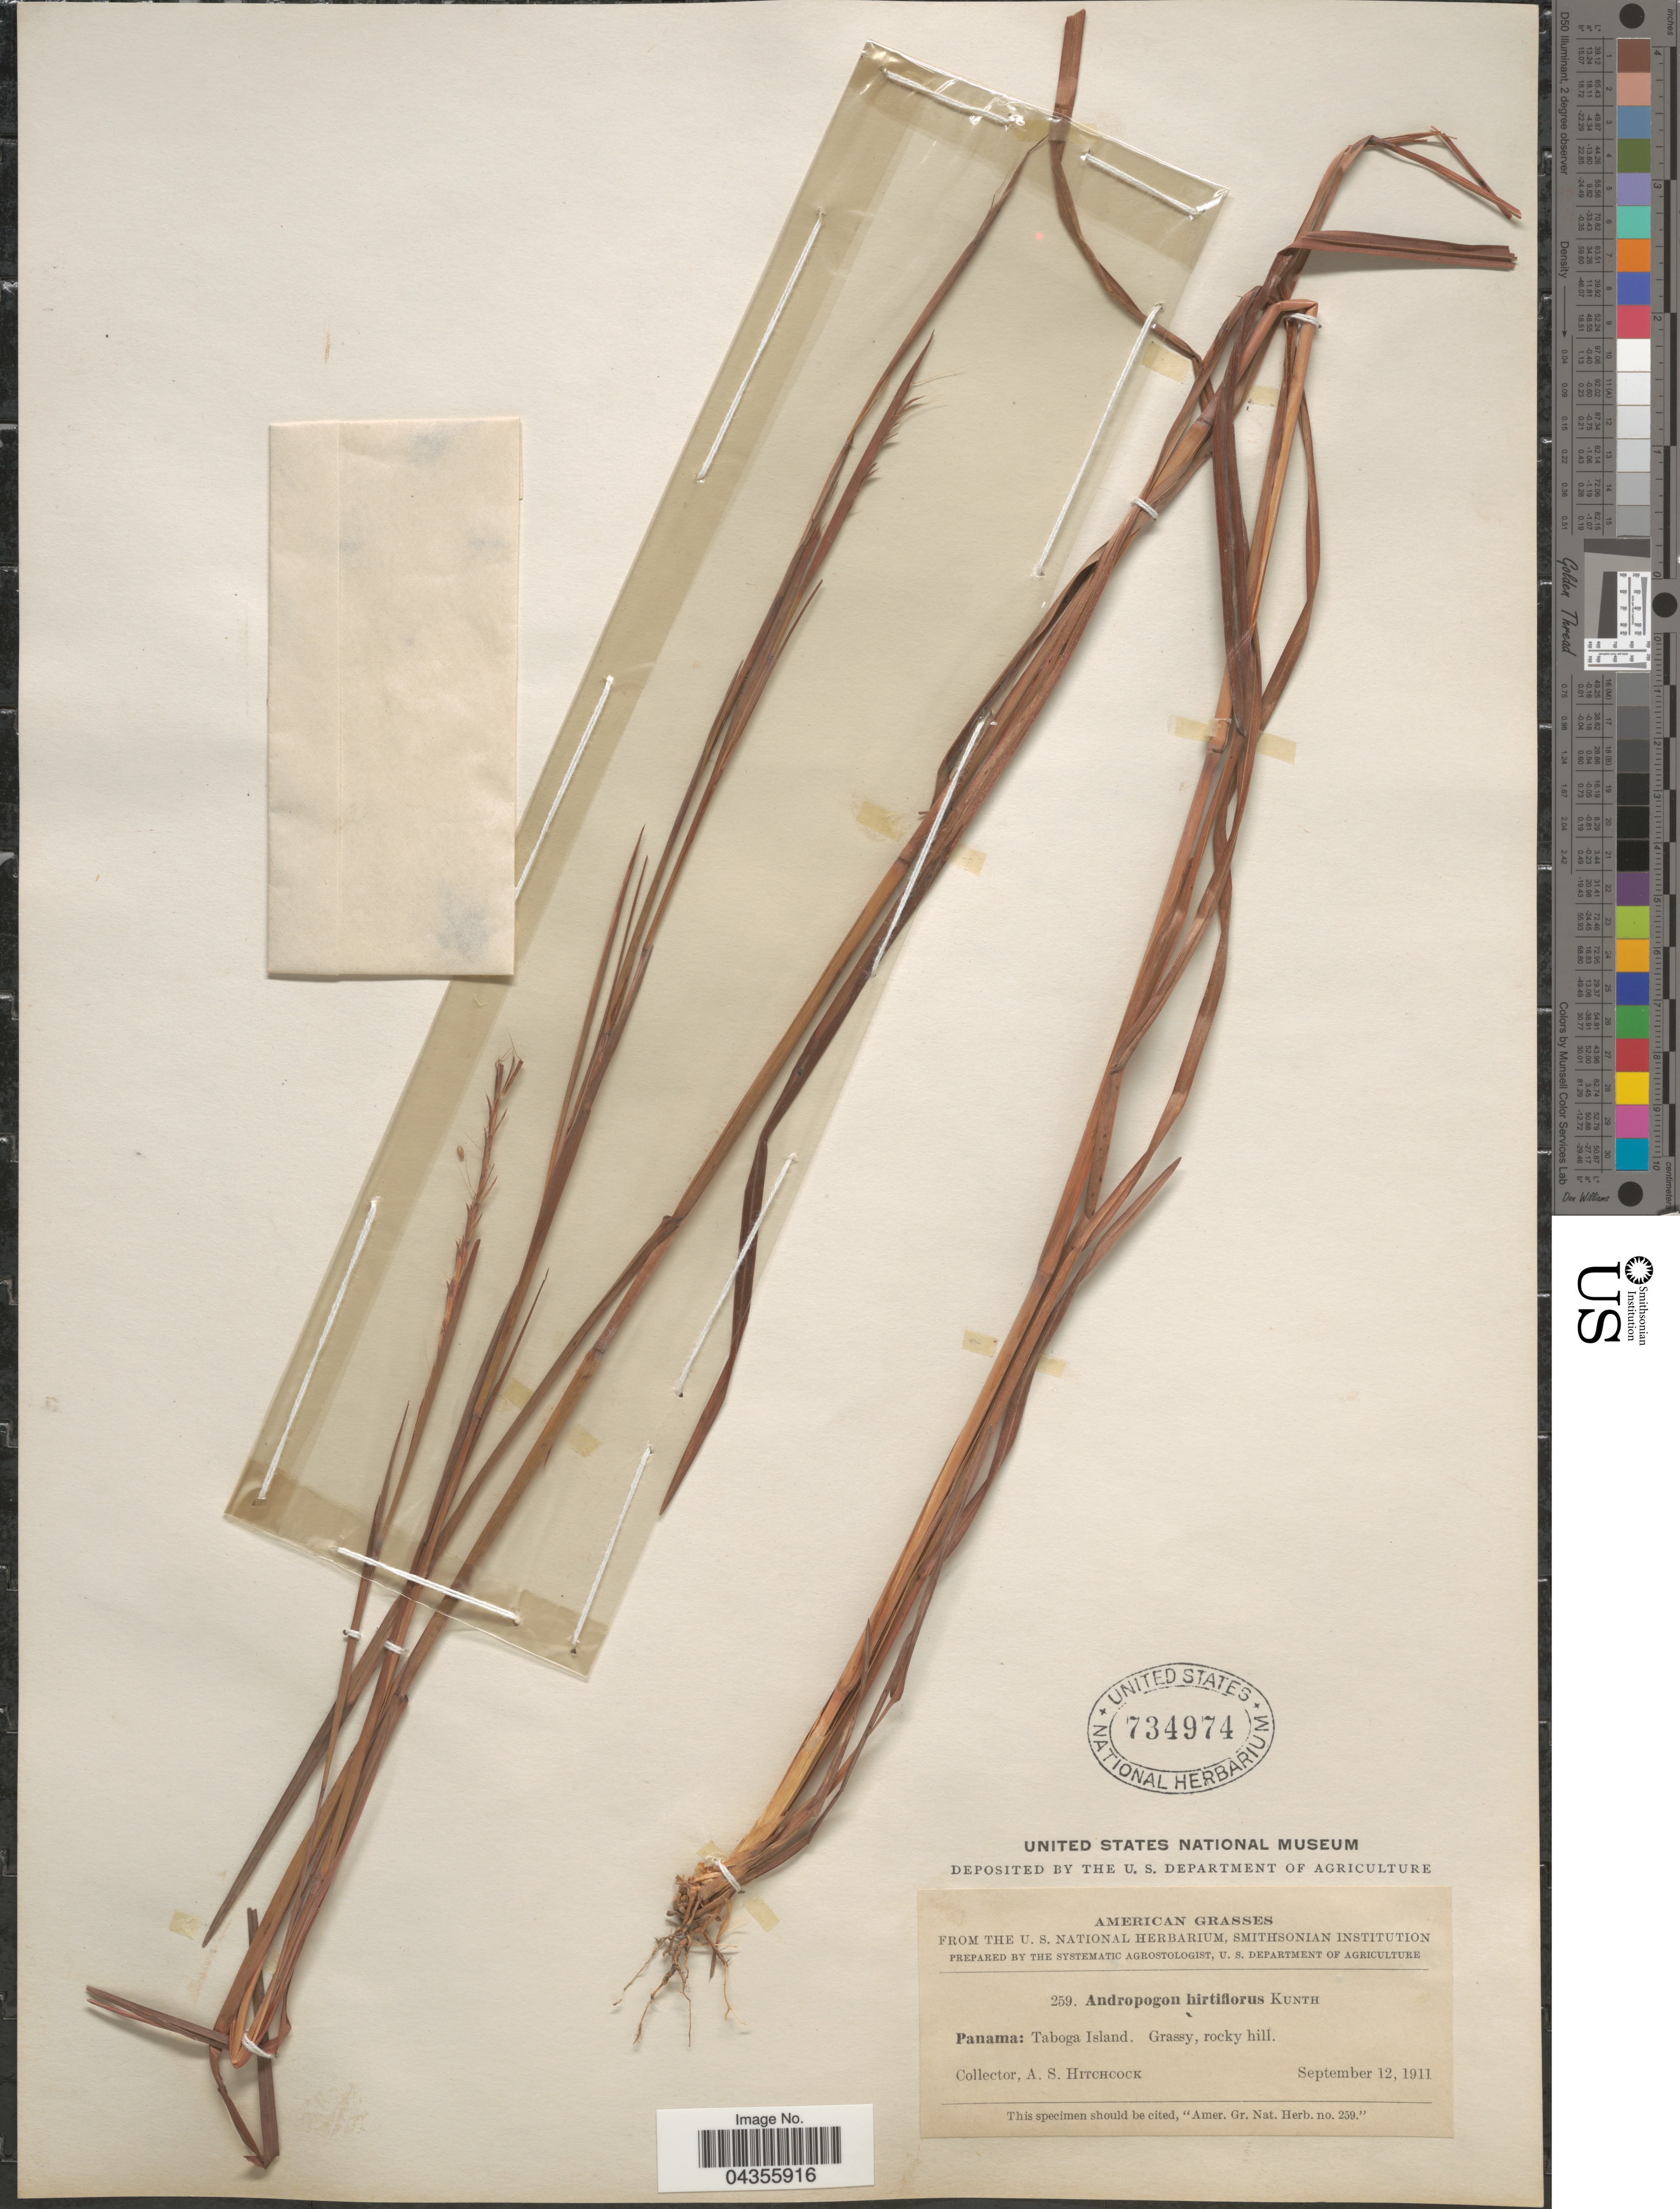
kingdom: Plantae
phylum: Tracheophyta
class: Liliopsida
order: Poales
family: Poaceae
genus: Schizachyrium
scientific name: Schizachyrium sanguineum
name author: (Retz.) Alston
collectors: A. S. Hitchcock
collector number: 259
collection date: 1911-09-12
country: Panama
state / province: Panamá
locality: Taboga Island.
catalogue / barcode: US 734974